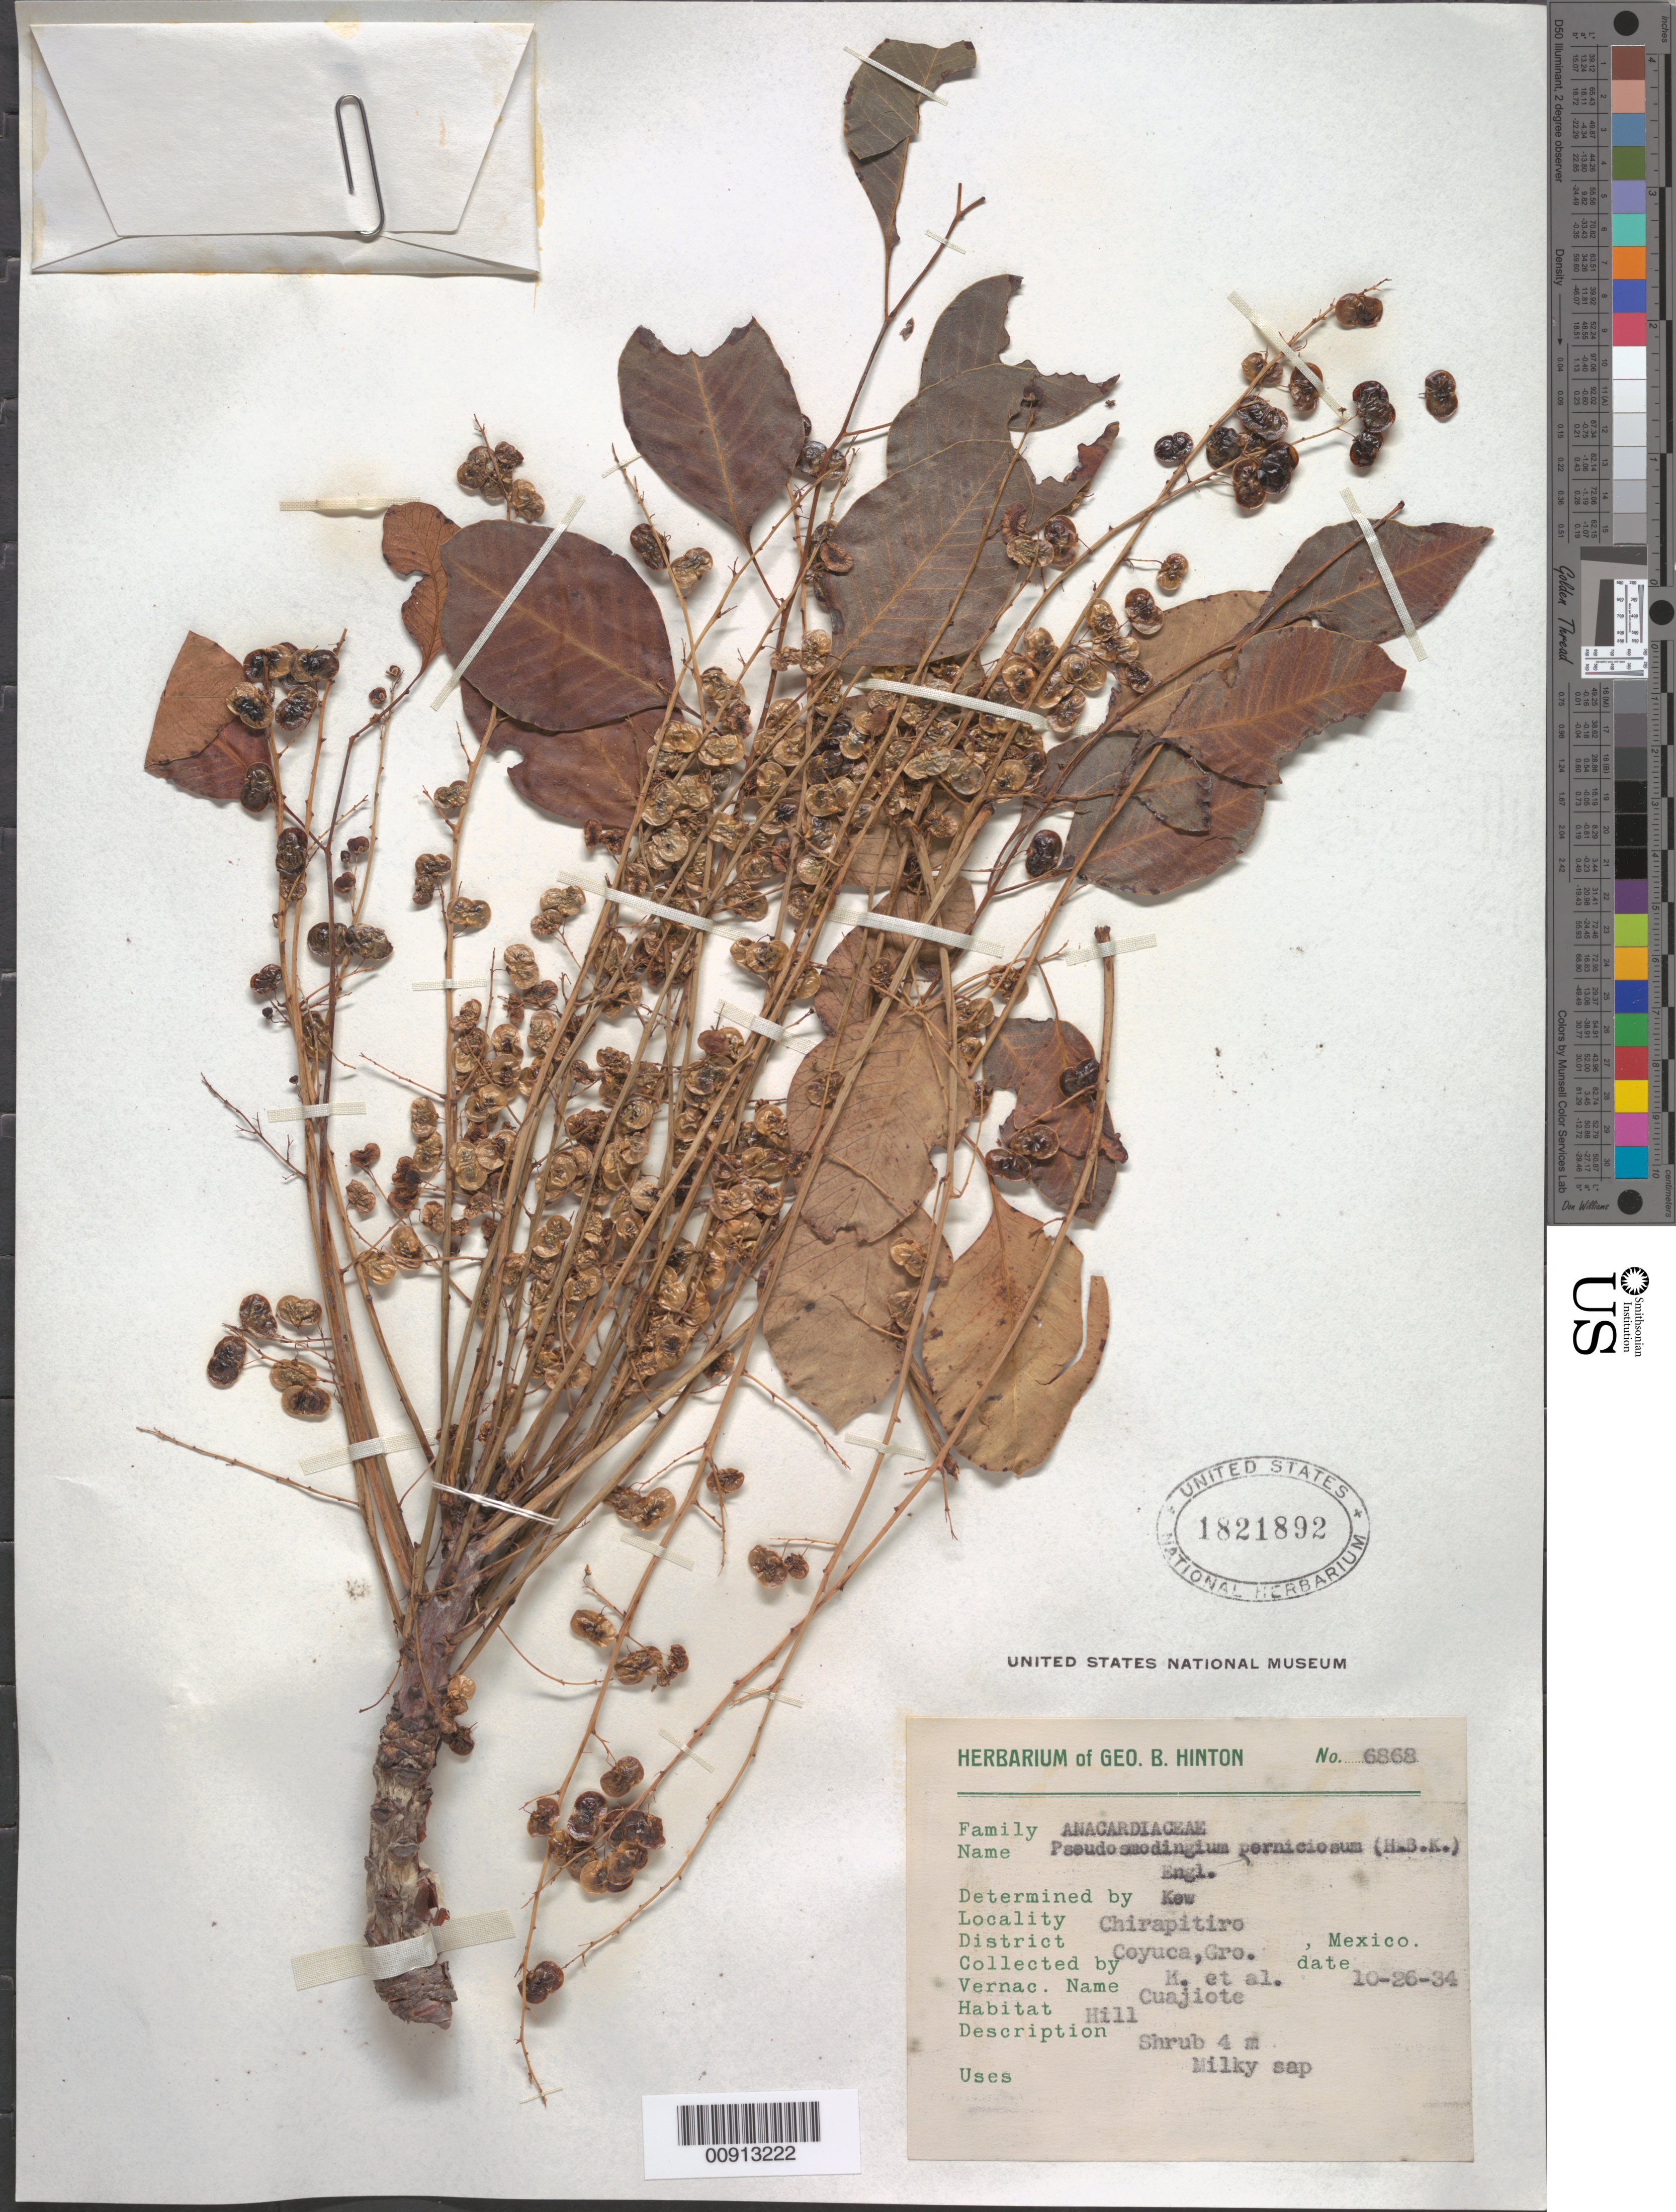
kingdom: Plantae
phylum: Tracheophyta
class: Magnoliopsida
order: Sapindales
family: Anacardiaceae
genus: Pseudosmodingium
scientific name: Pseudosmodingium perniciosum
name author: (Kunth) Engl.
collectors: G. B. Hinton & et al.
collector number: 6868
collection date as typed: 26 Oct 1934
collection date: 1934-10-26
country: Mexico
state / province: Guerrero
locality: Chirapitiro, District Coyuca, Guerrero.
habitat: Hill.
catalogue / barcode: US 1821892